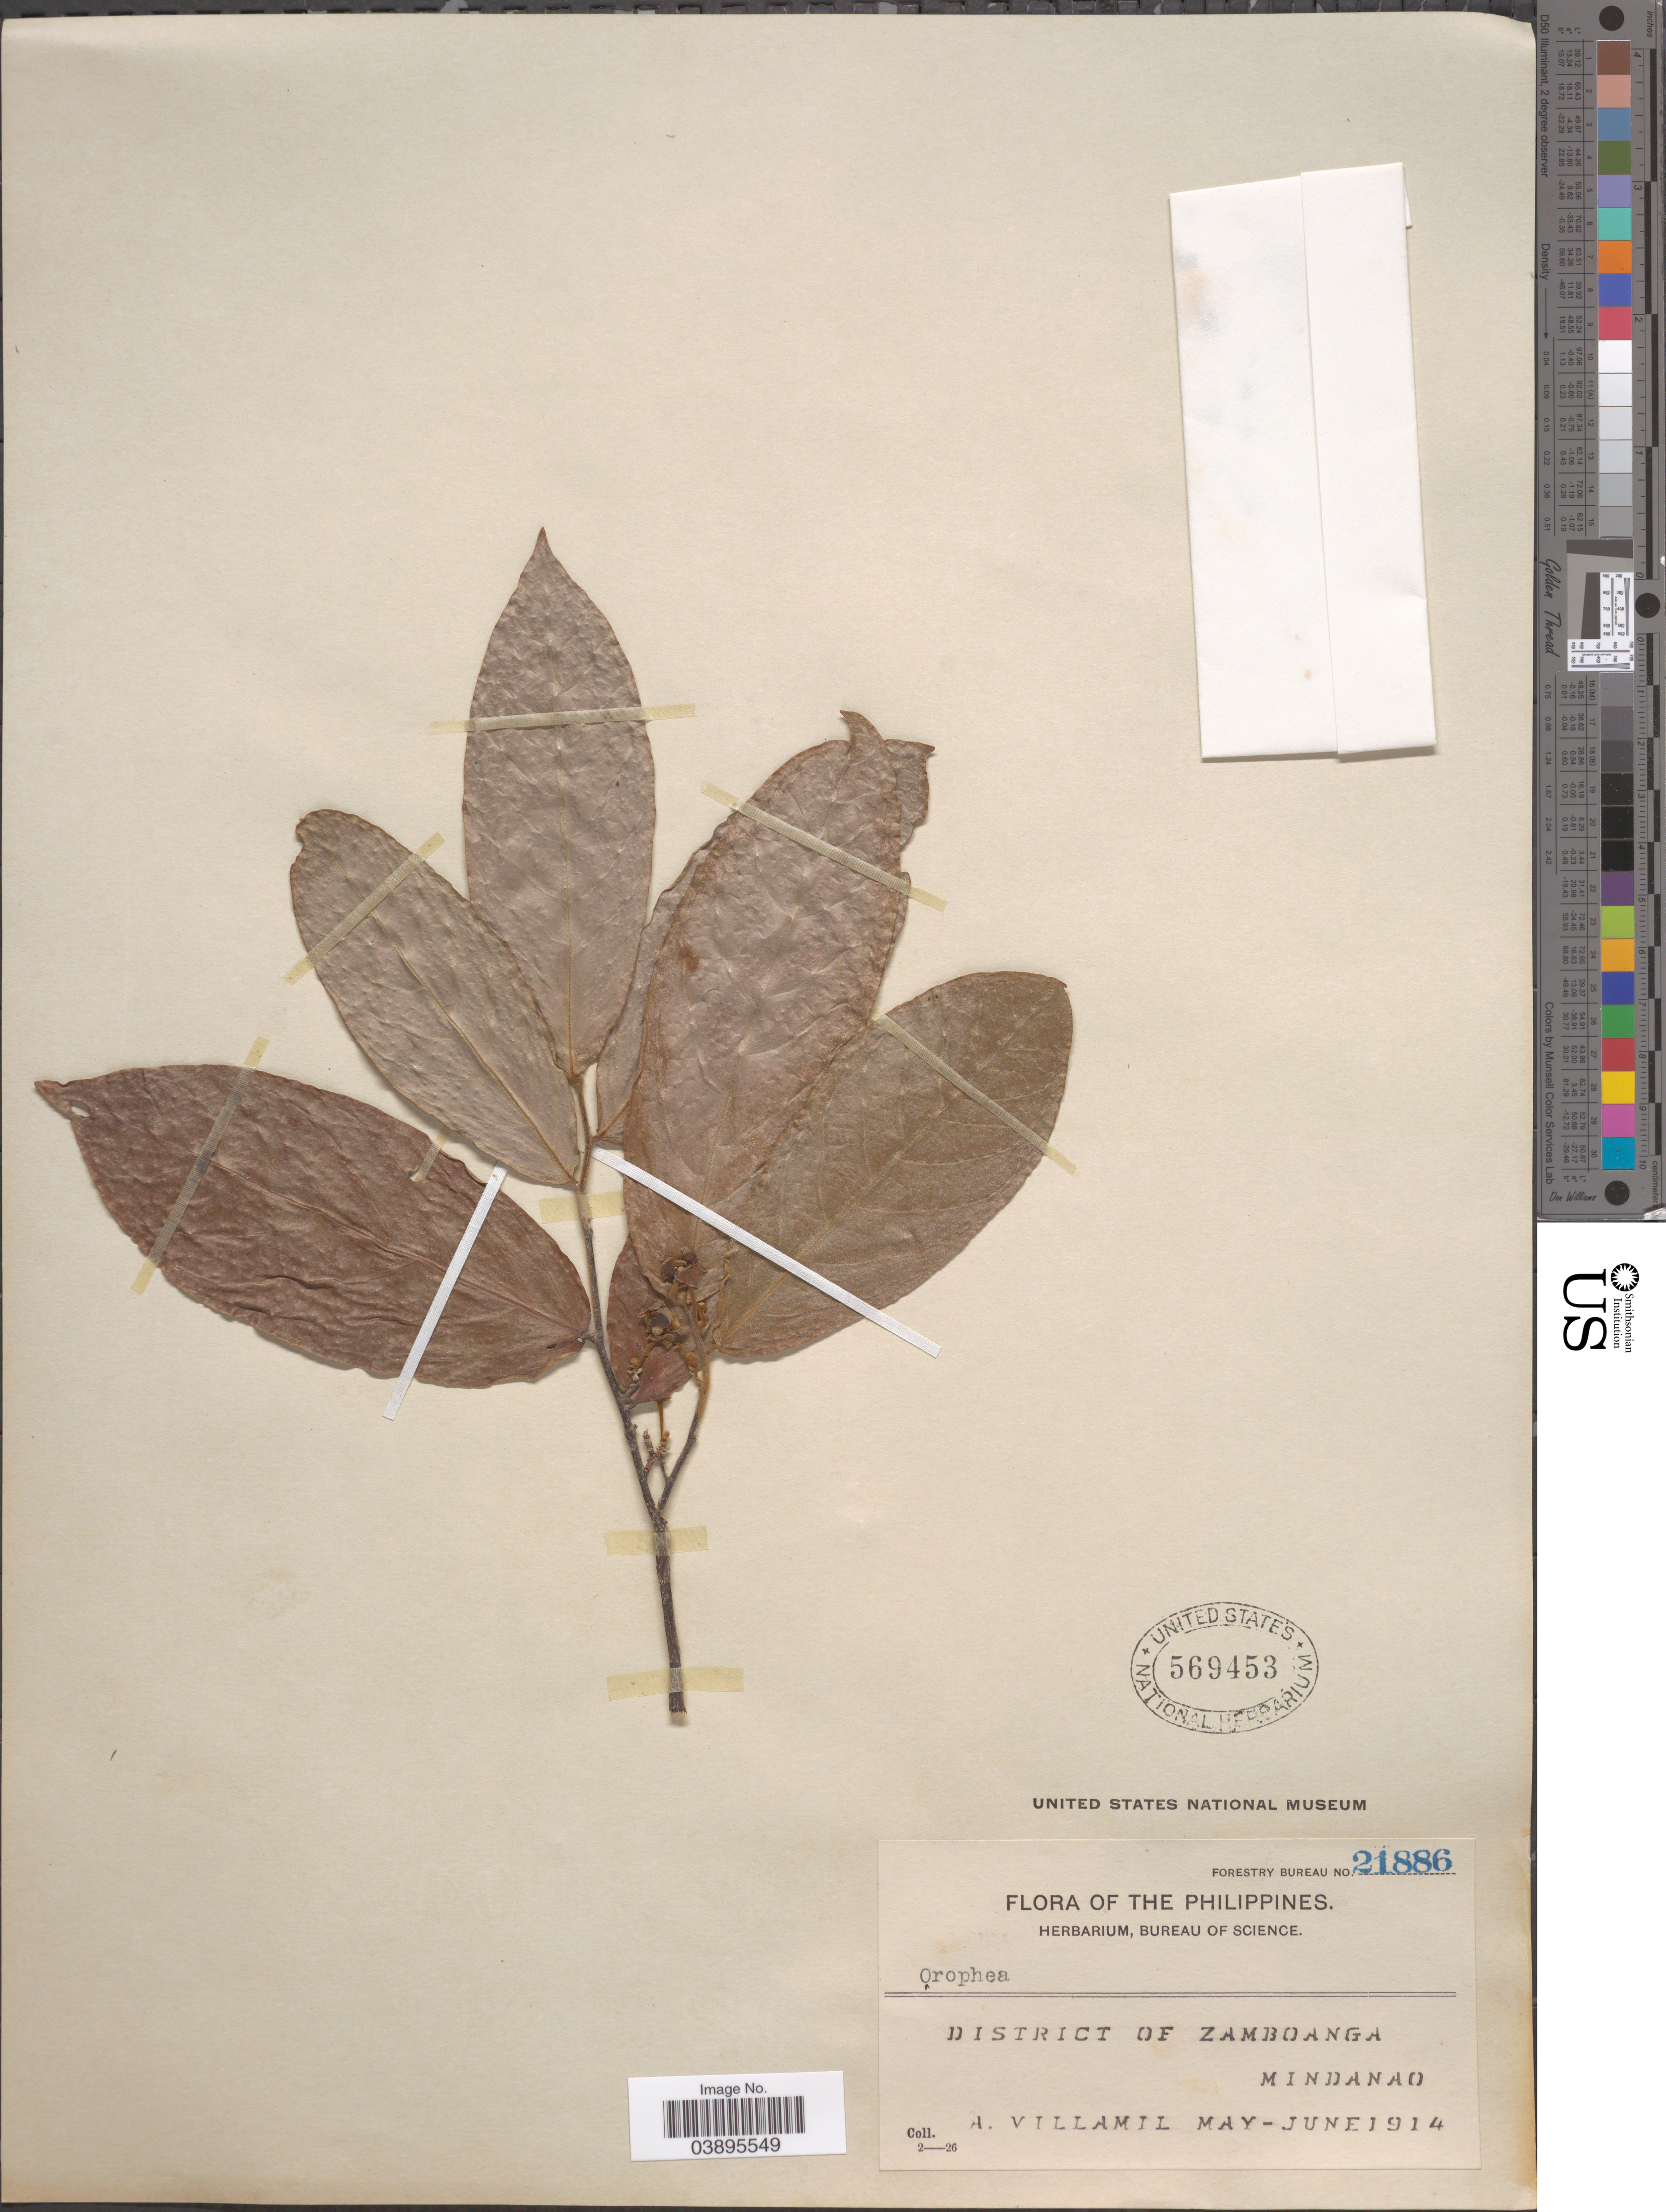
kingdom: Plantae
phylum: Tracheophyta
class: Magnoliopsida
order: Magnoliales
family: Annonaceae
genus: Orophea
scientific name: Orophea sp.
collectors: A. Villamil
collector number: Forestry Bureau 21886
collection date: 1914-05/1914-06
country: Philippines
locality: District of Zamboanga, Mindanao.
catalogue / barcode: US 569453